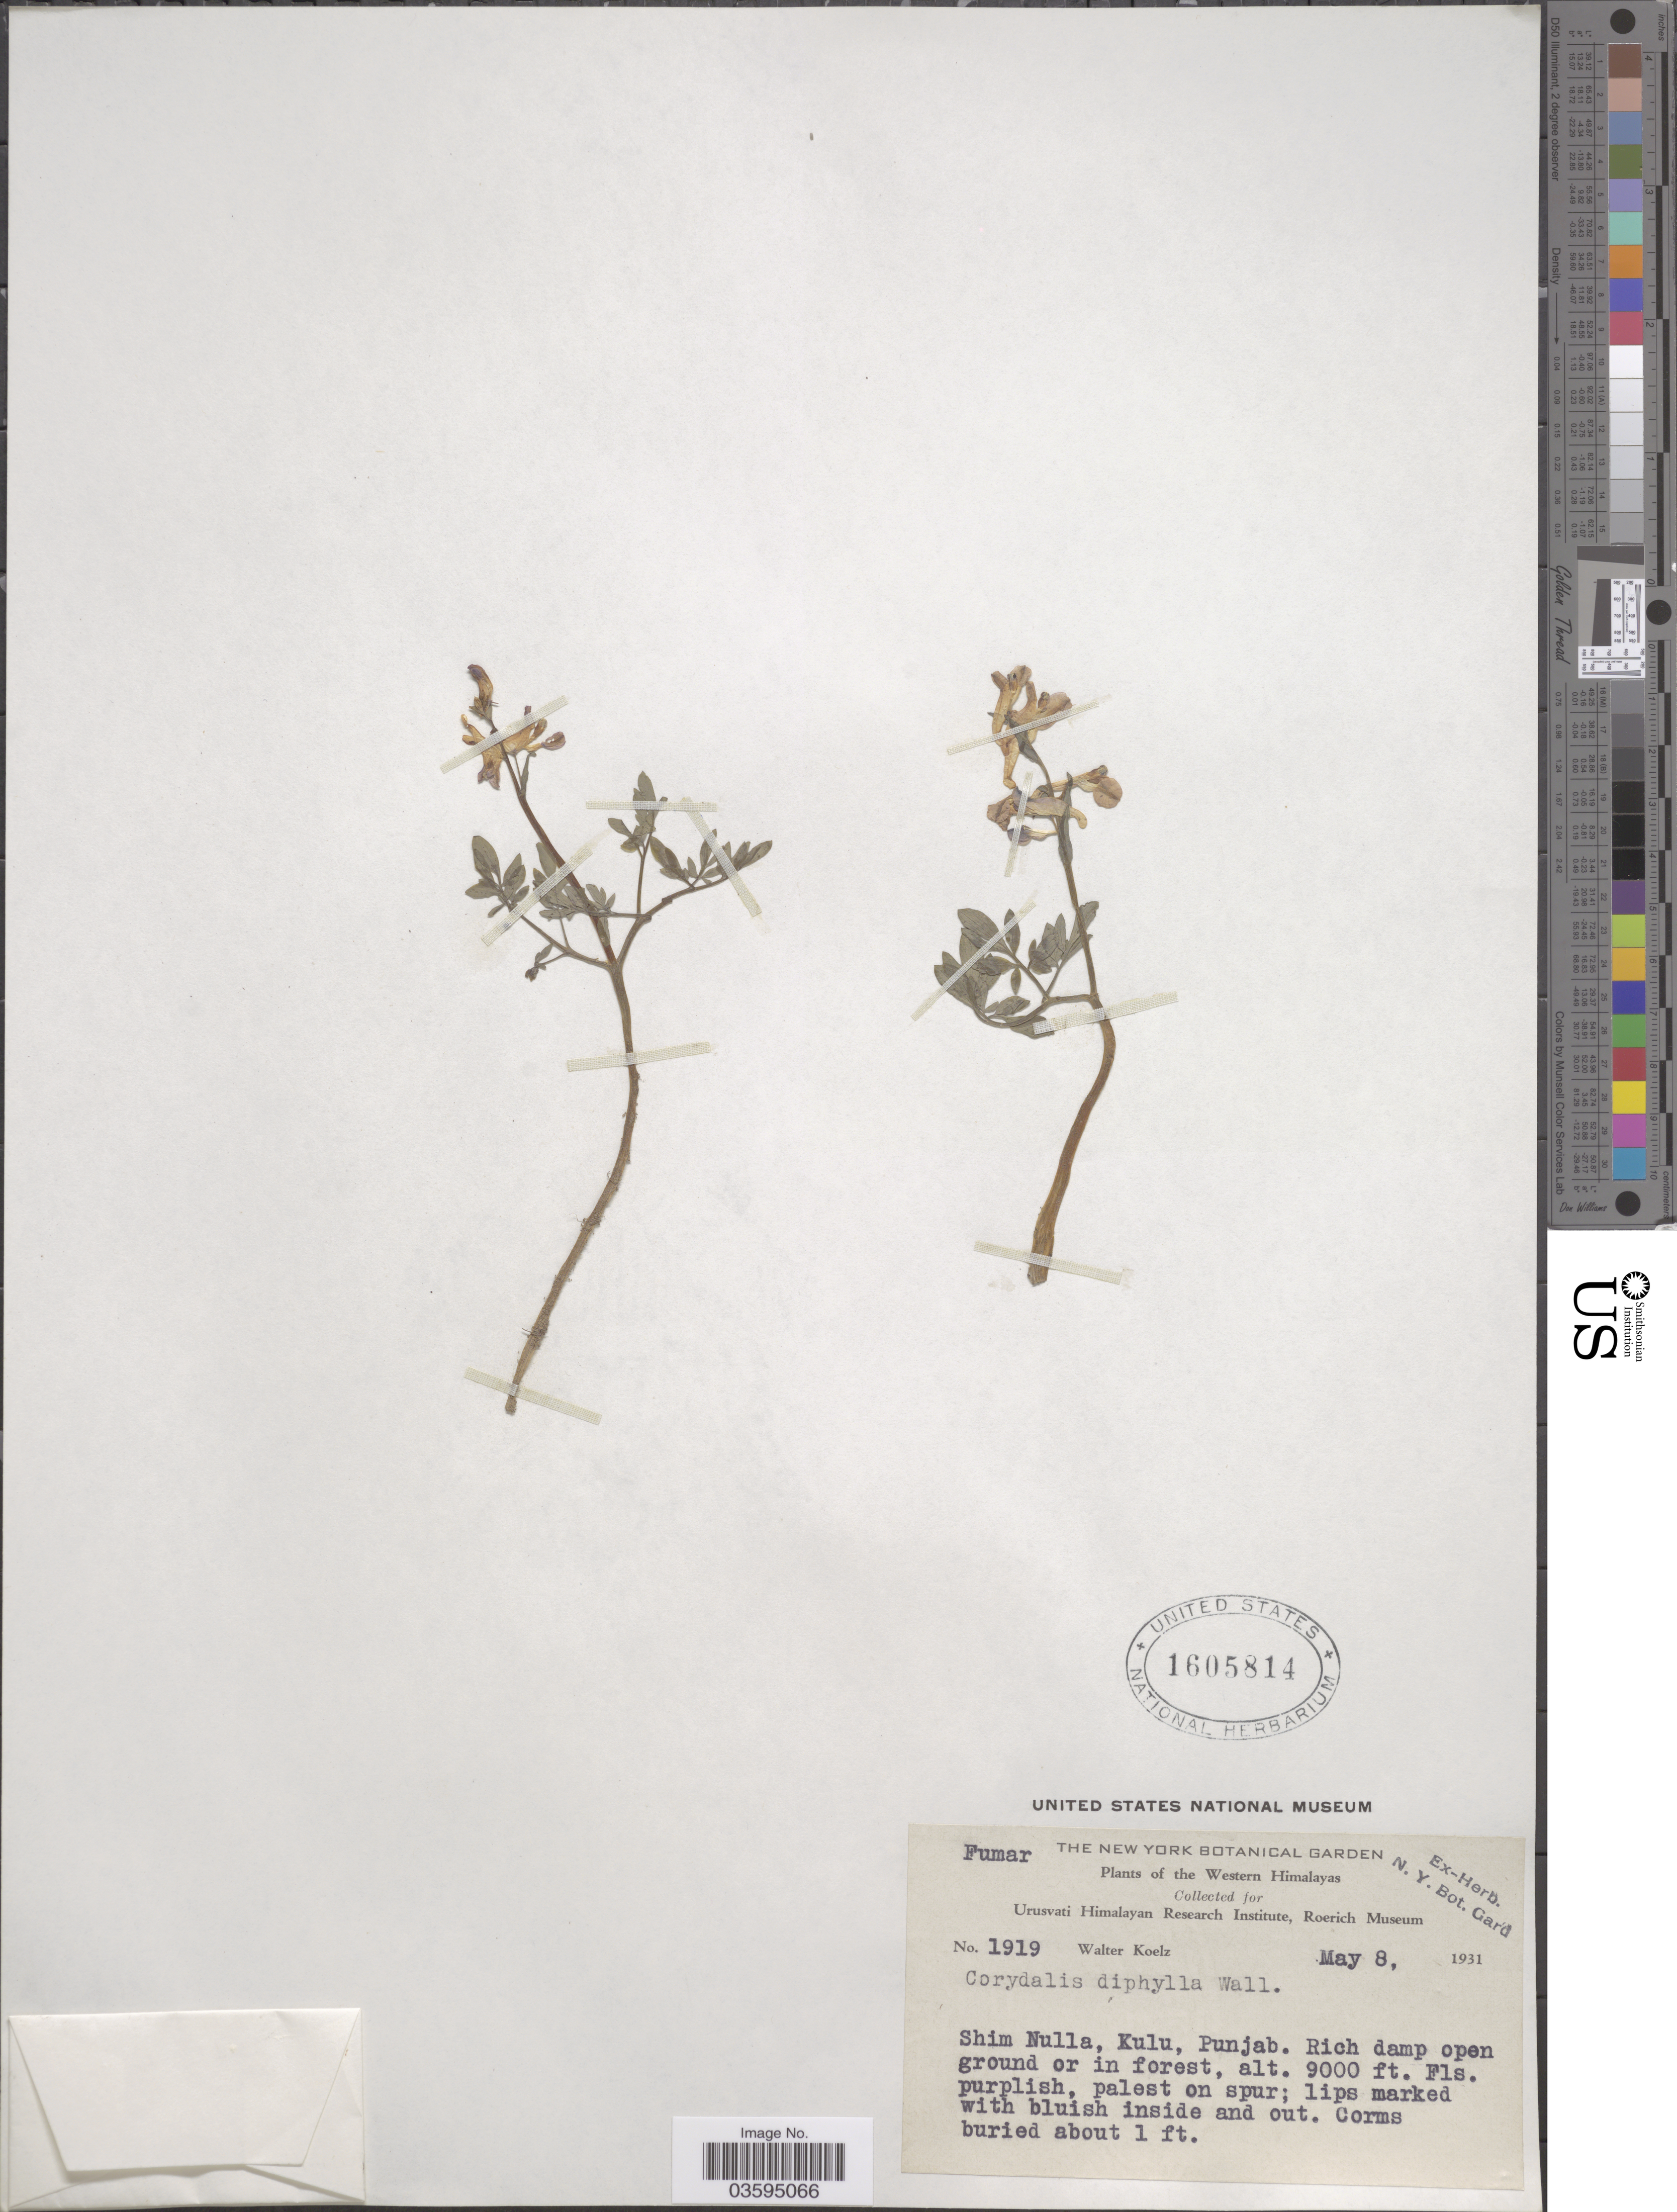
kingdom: Plantae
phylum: Tracheophyta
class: Magnoliopsida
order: Ranunculales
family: Papaveraceae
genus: Corydalis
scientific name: Corydalis diphylla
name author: Wall.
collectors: W. N. Koelz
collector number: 1919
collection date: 1931-05-08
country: India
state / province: Punjab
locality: Western Himalayas. Shim Nulla, Kulu.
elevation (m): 2743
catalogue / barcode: US 1605814